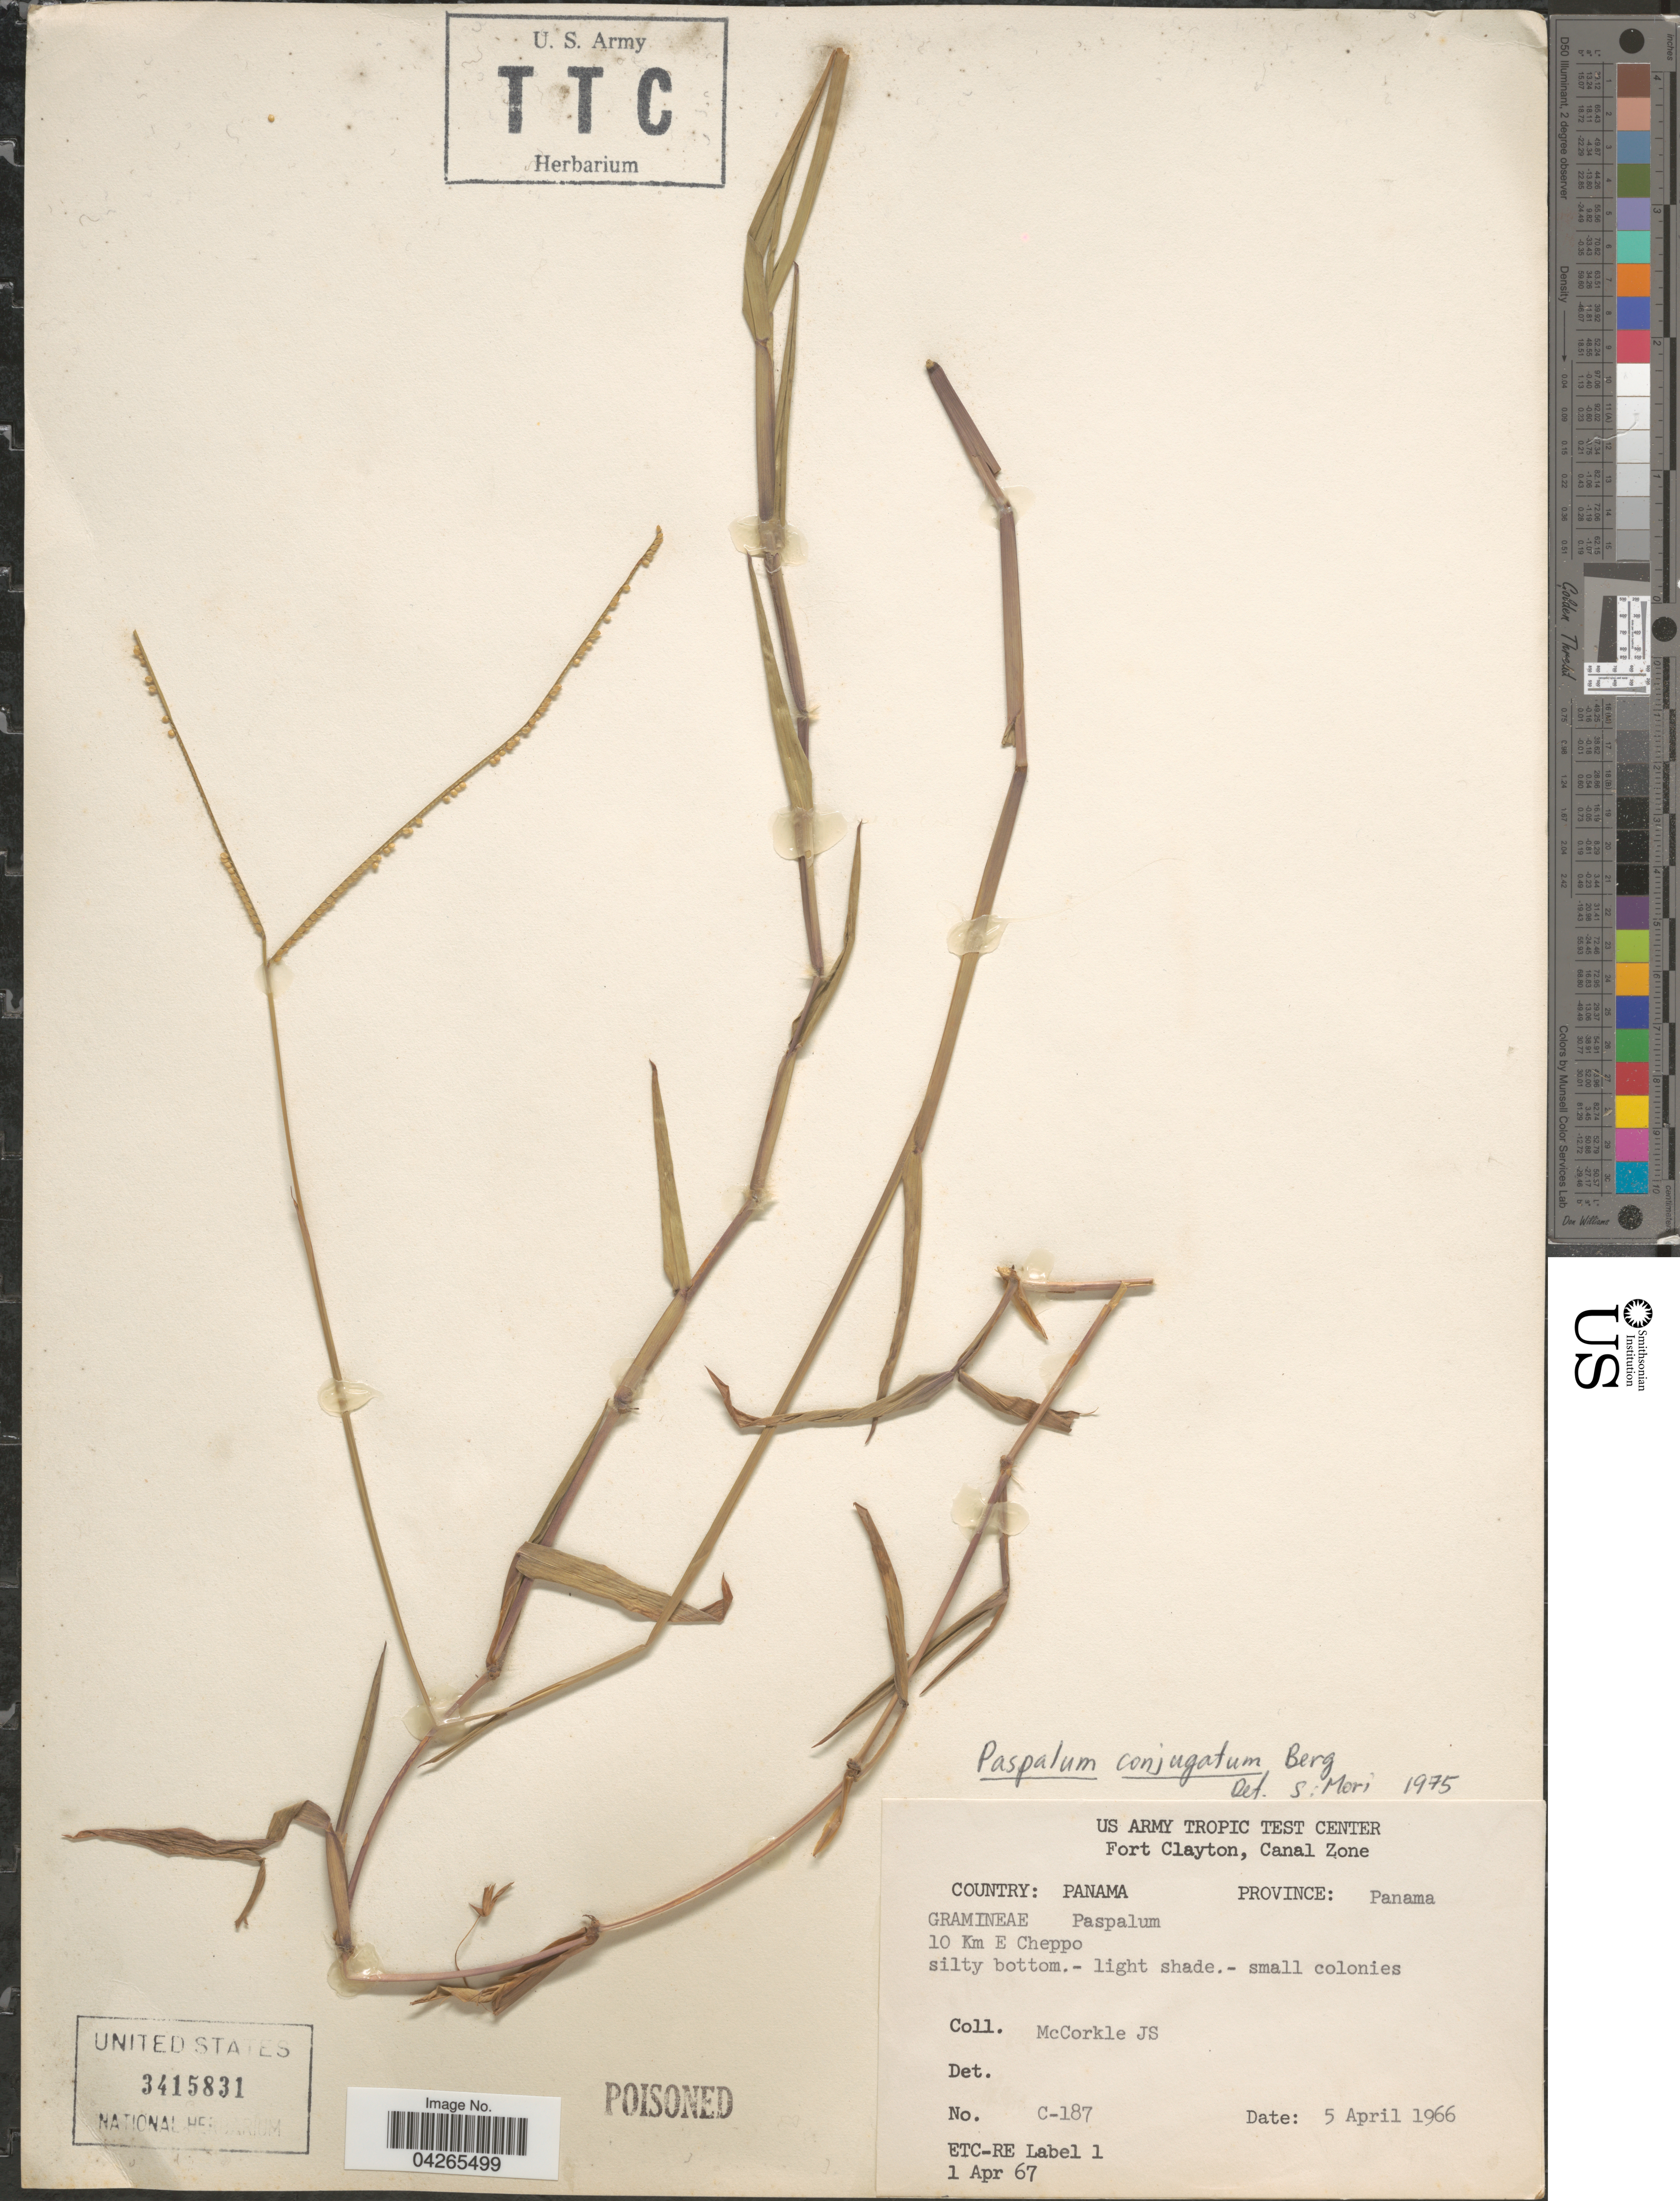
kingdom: Plantae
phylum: Tracheophyta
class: Liliopsida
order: Poales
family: Poaceae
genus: Paspalum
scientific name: Paspalum conjugatum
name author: P.J. Bergius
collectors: J. McCorkle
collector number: C-187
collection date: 1966-04-05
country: Panama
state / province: Panamá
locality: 10 Km E Cheppo.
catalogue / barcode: US 3415831